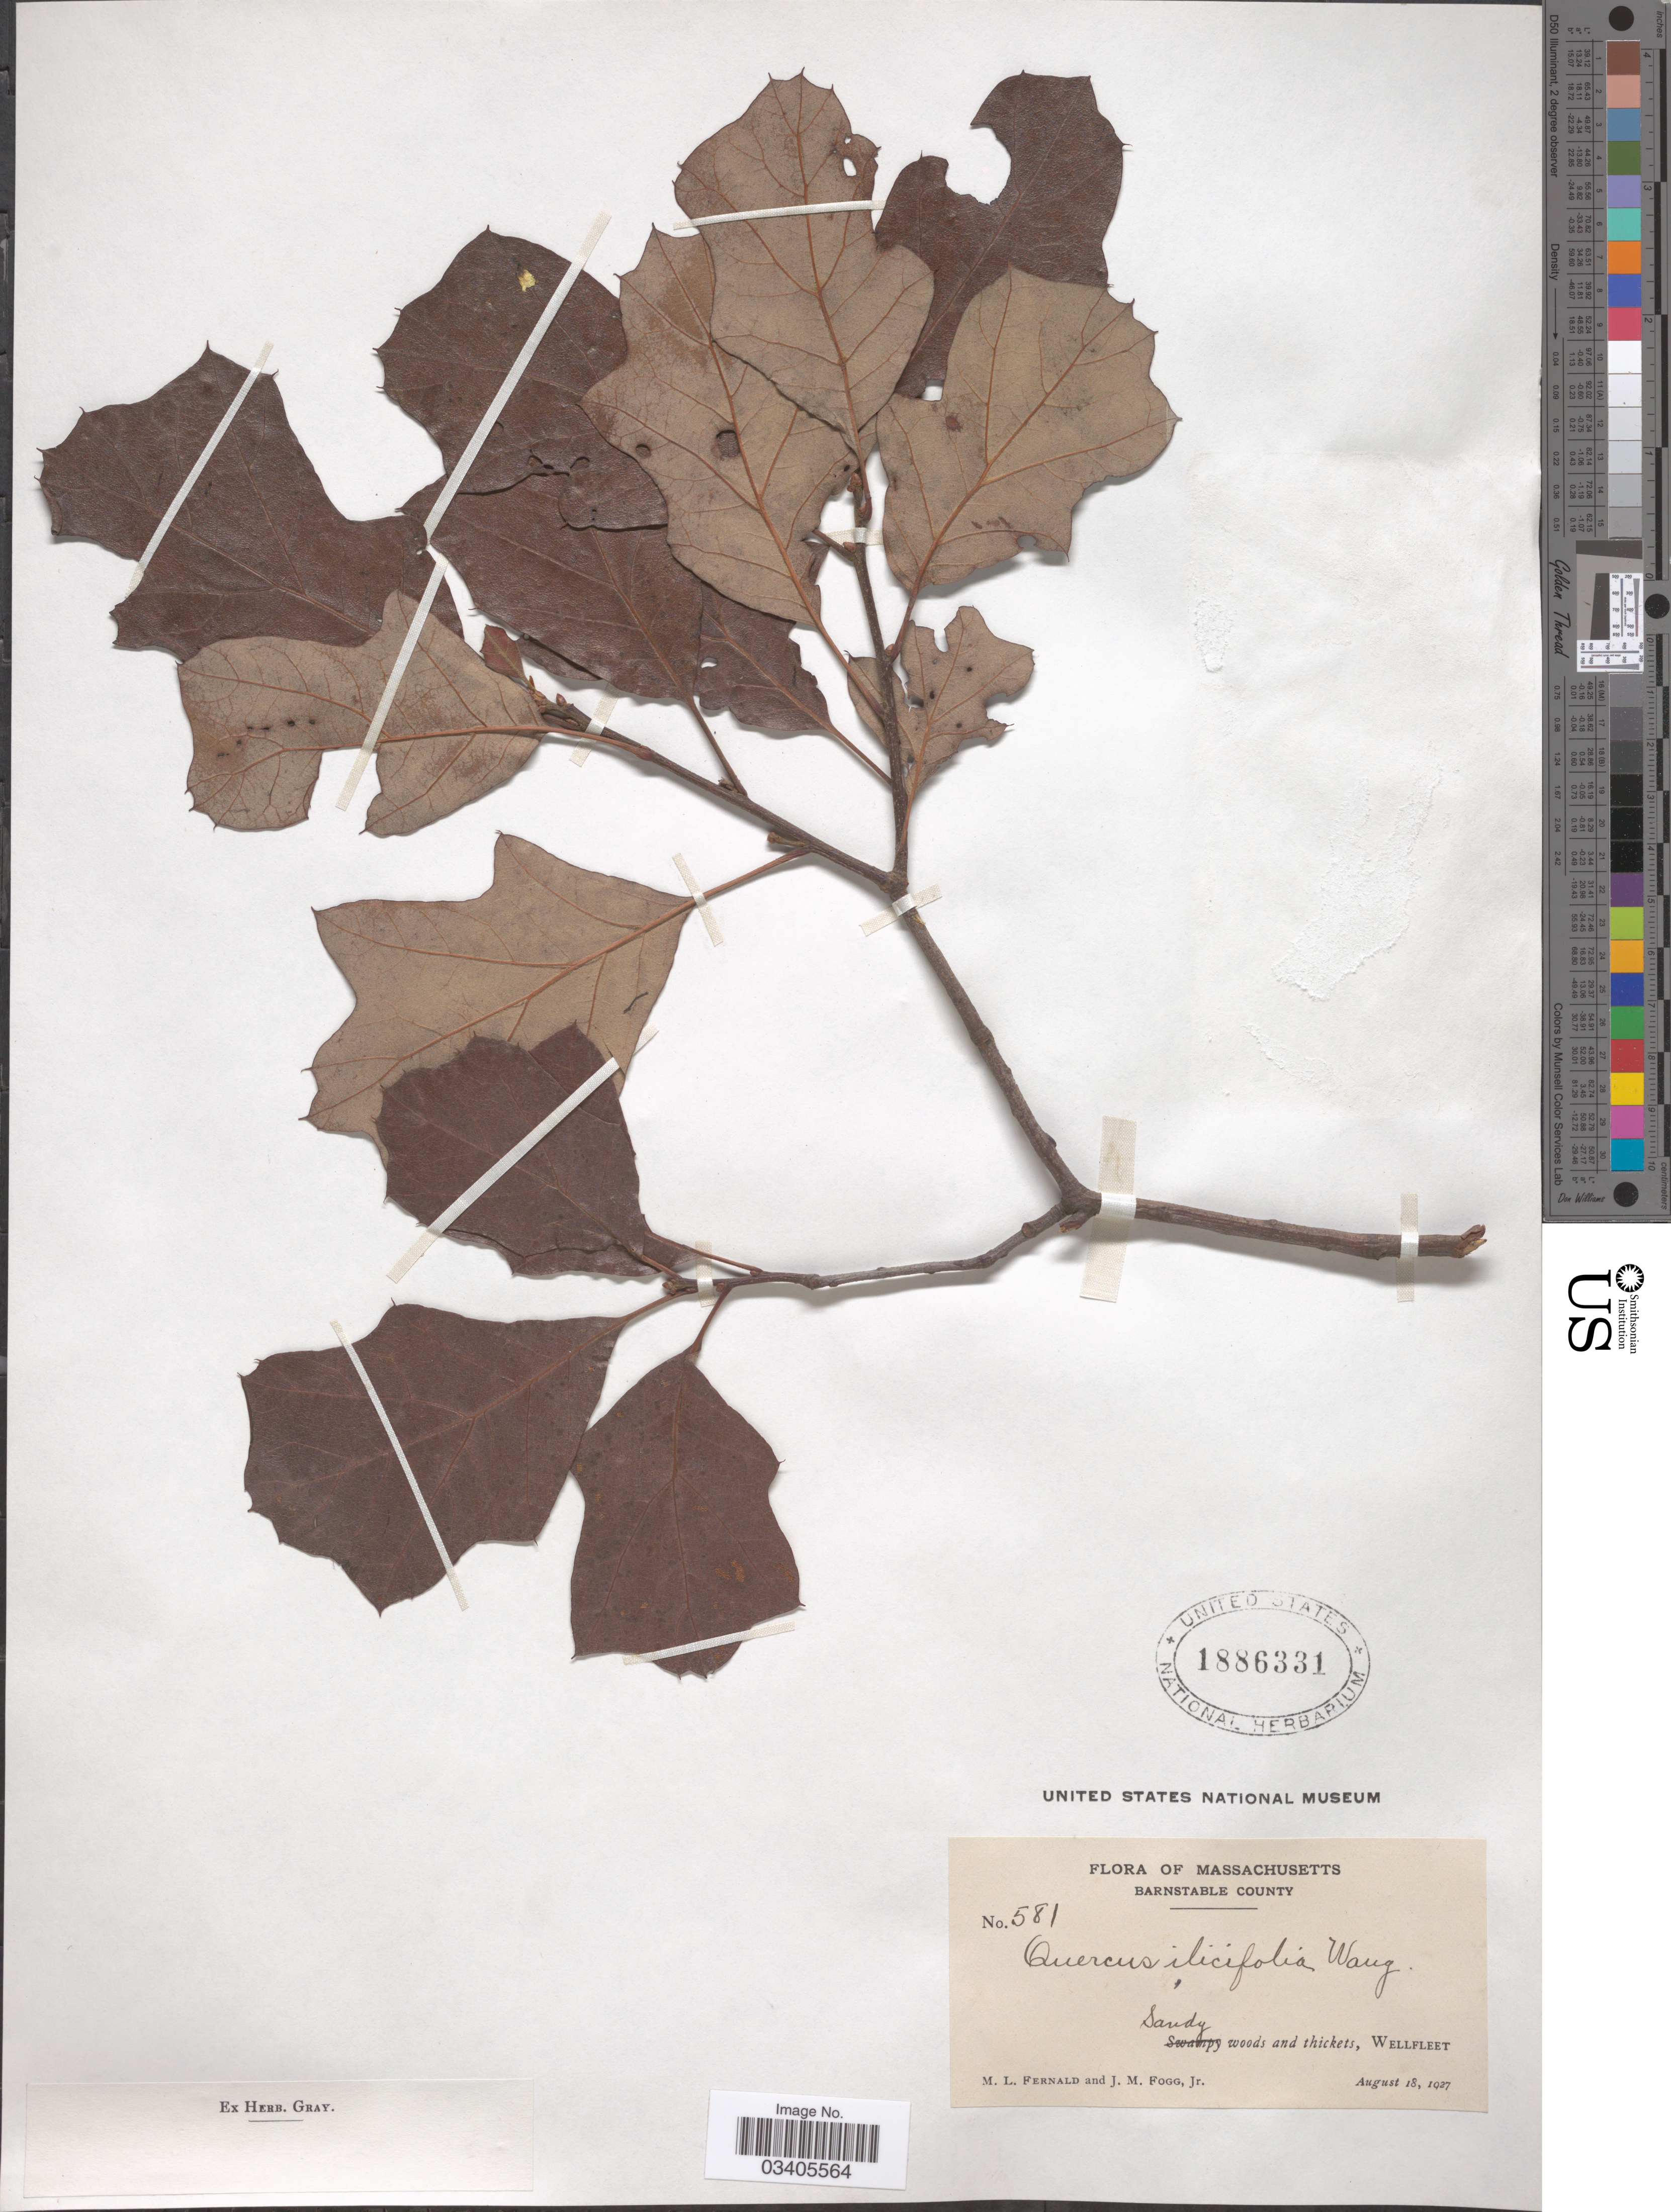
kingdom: Plantae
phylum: Tracheophyta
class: Magnoliopsida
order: Fagales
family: Fagaceae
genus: Quercus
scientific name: Quercus ilicifolia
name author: Wangenh.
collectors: M. L. Fernald & J. Fogg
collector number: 581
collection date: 1927-08-18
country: United States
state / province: Massachusetts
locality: Barnstable County. Wellfleet.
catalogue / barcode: US 1886331